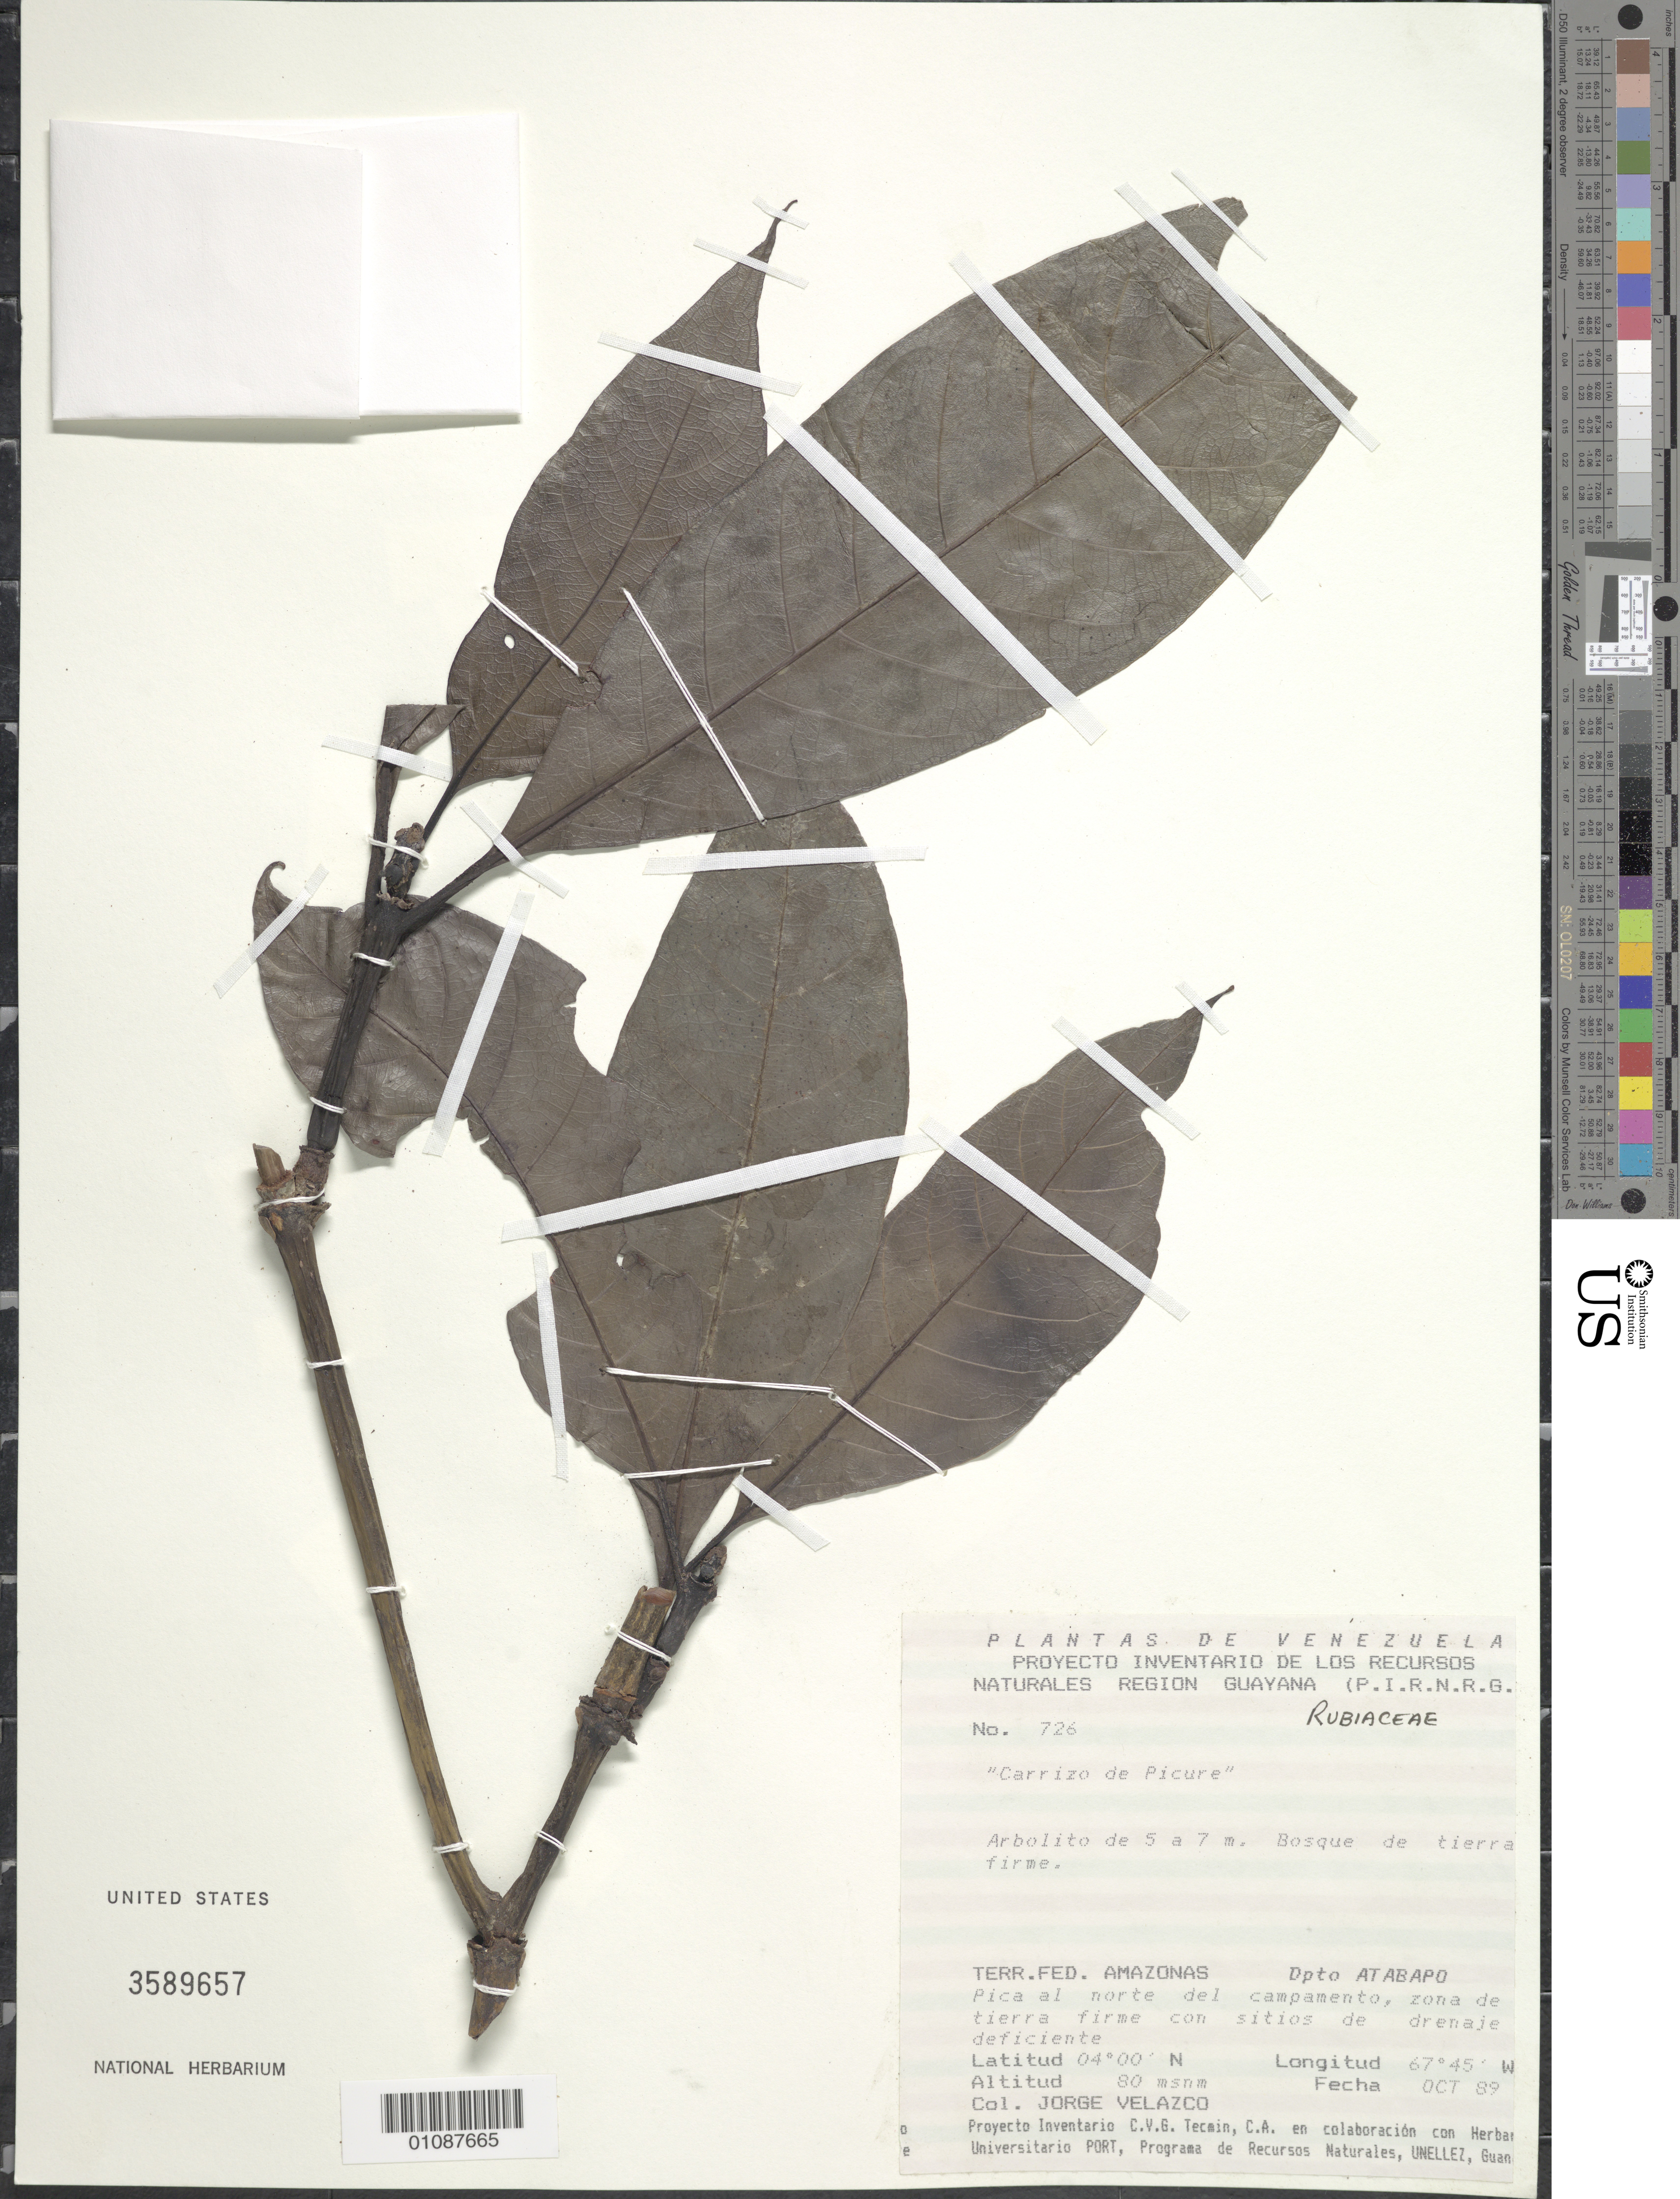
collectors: J. Velazco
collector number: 726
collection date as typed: Oct-89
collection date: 1989-10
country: Venezuela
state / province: Amazonas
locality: Pica al norte del campamento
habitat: Zona de tierra firme con sitios de drenaje deficiente. Bosque de tierra firme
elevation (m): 80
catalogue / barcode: US 3589657